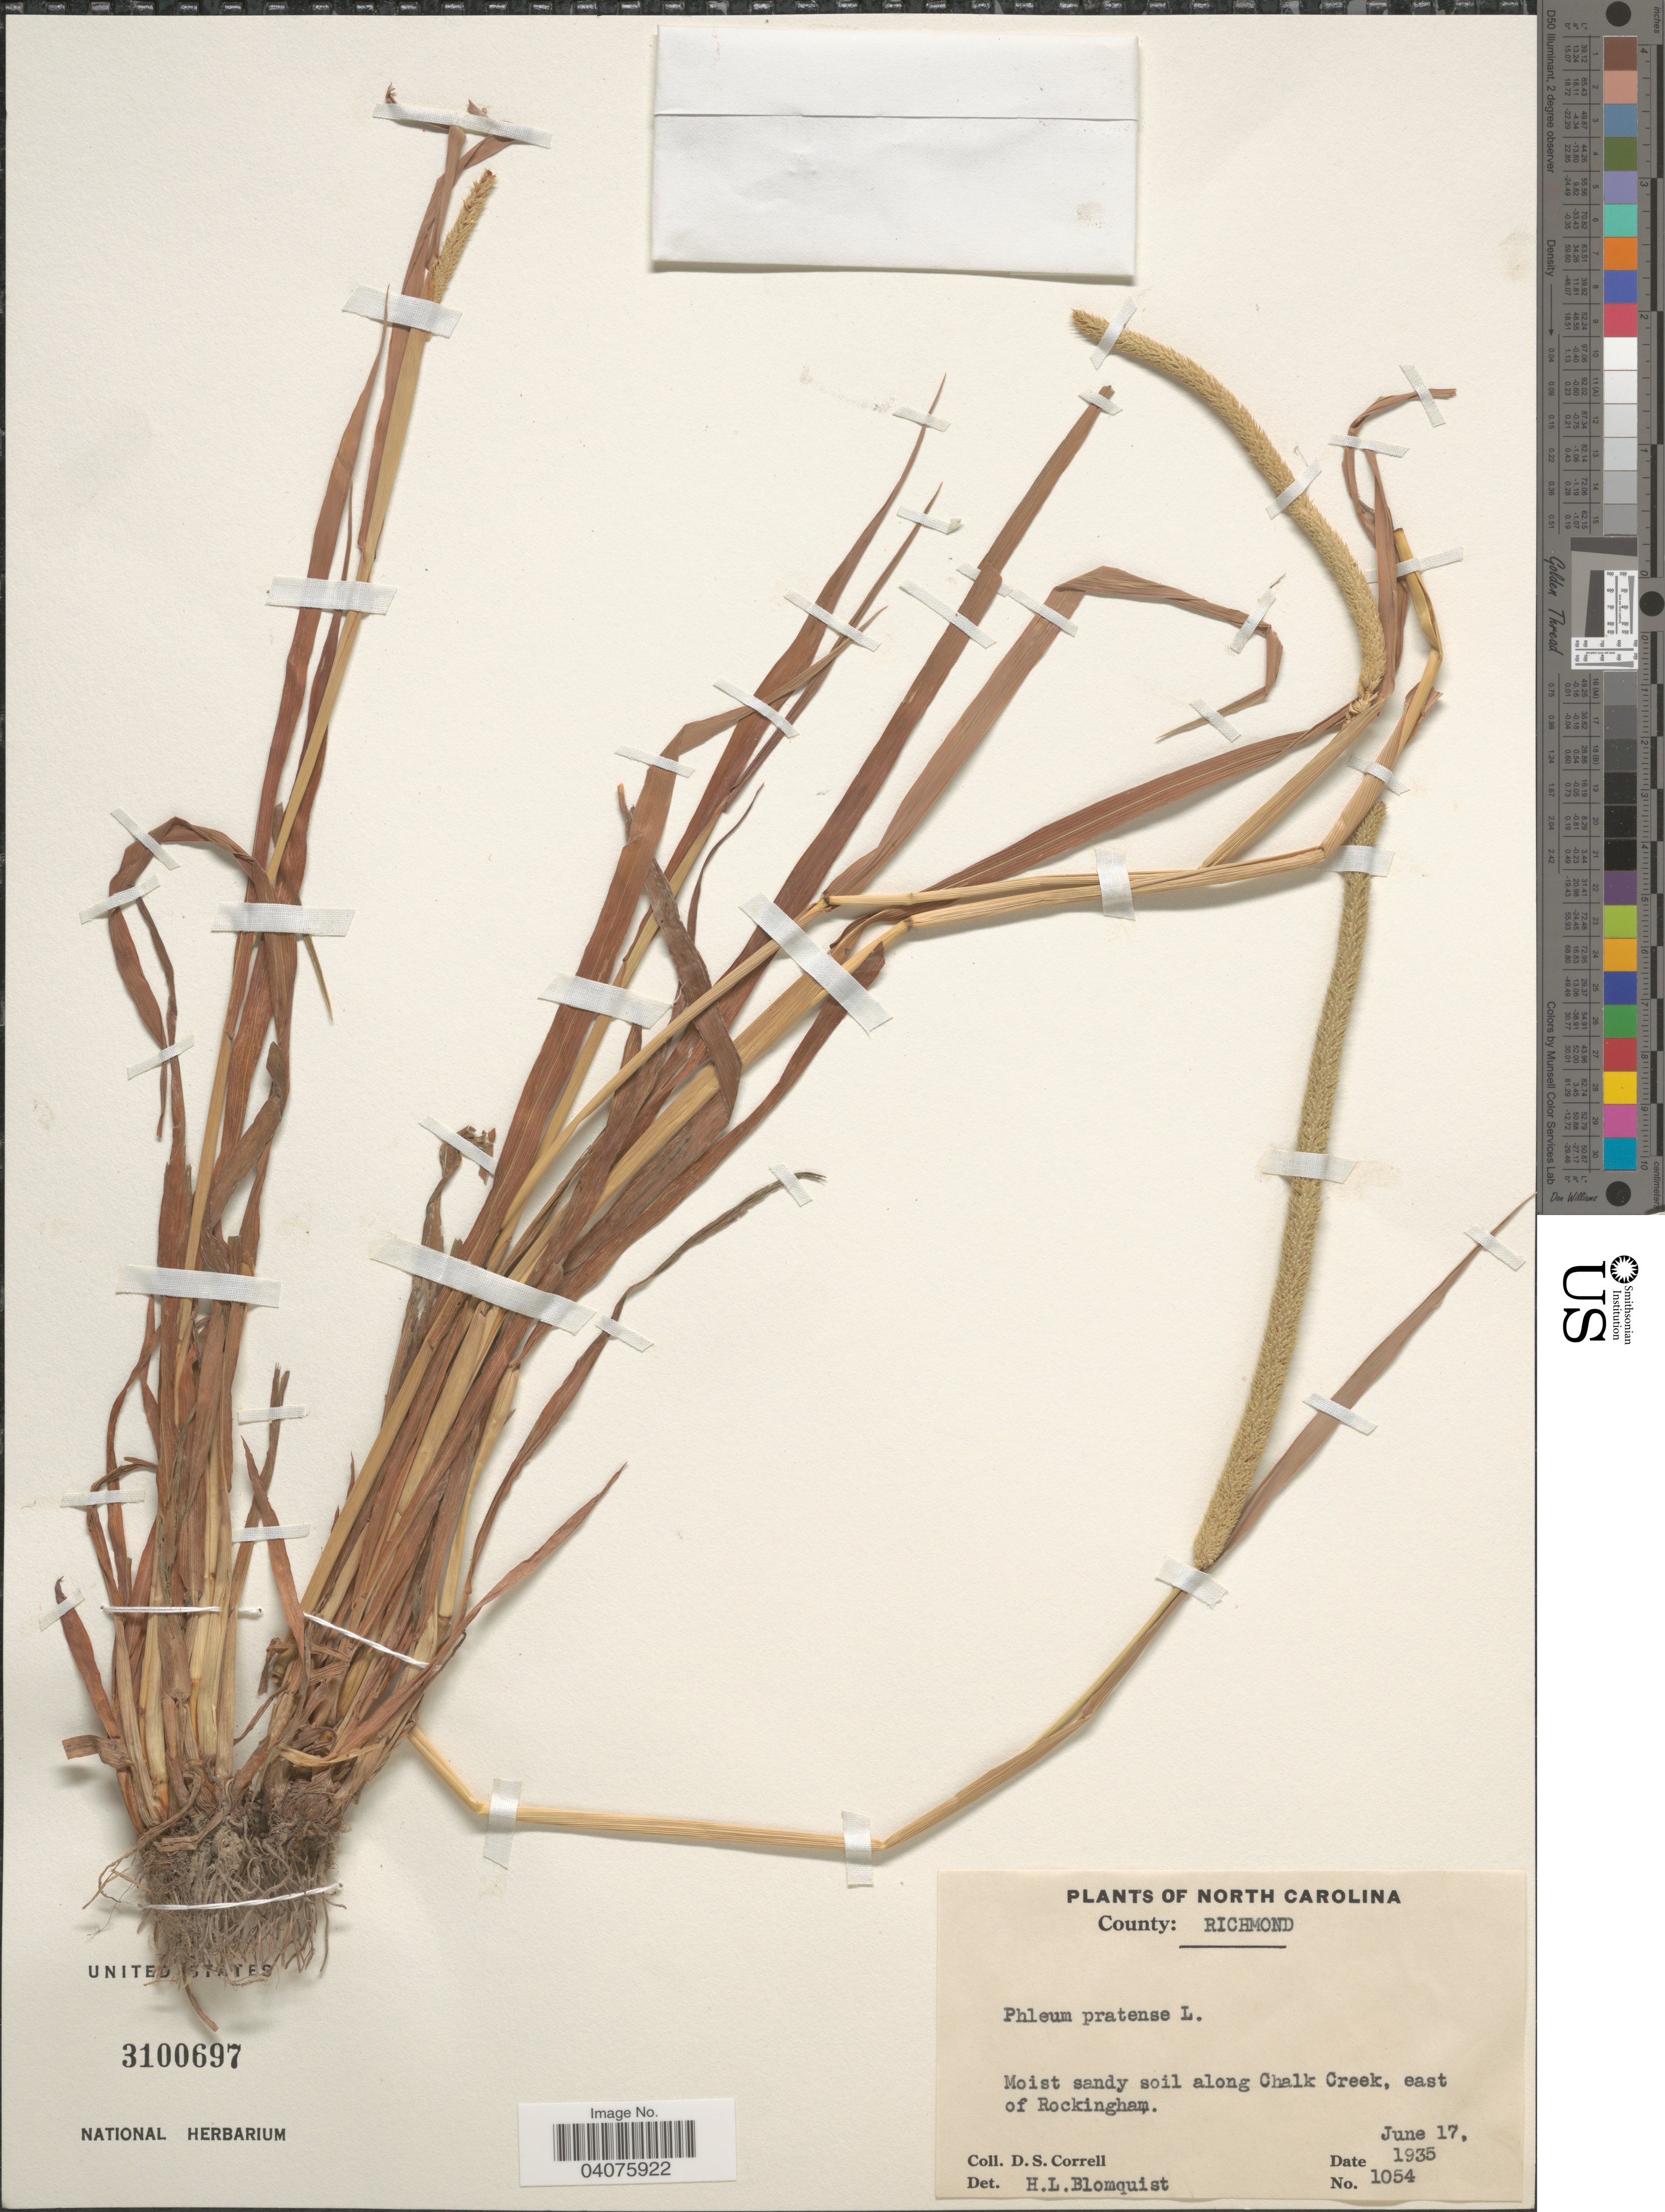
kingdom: Plantae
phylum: Tracheophyta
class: Liliopsida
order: Poales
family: Poaceae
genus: Phleum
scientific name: Phleum pratense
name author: L.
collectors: D. S. Correll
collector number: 1054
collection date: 1935-06-17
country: United States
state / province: North Carolina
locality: County: Richmond. Along Chalk Creek, east of Rockingham.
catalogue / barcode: US 3100697